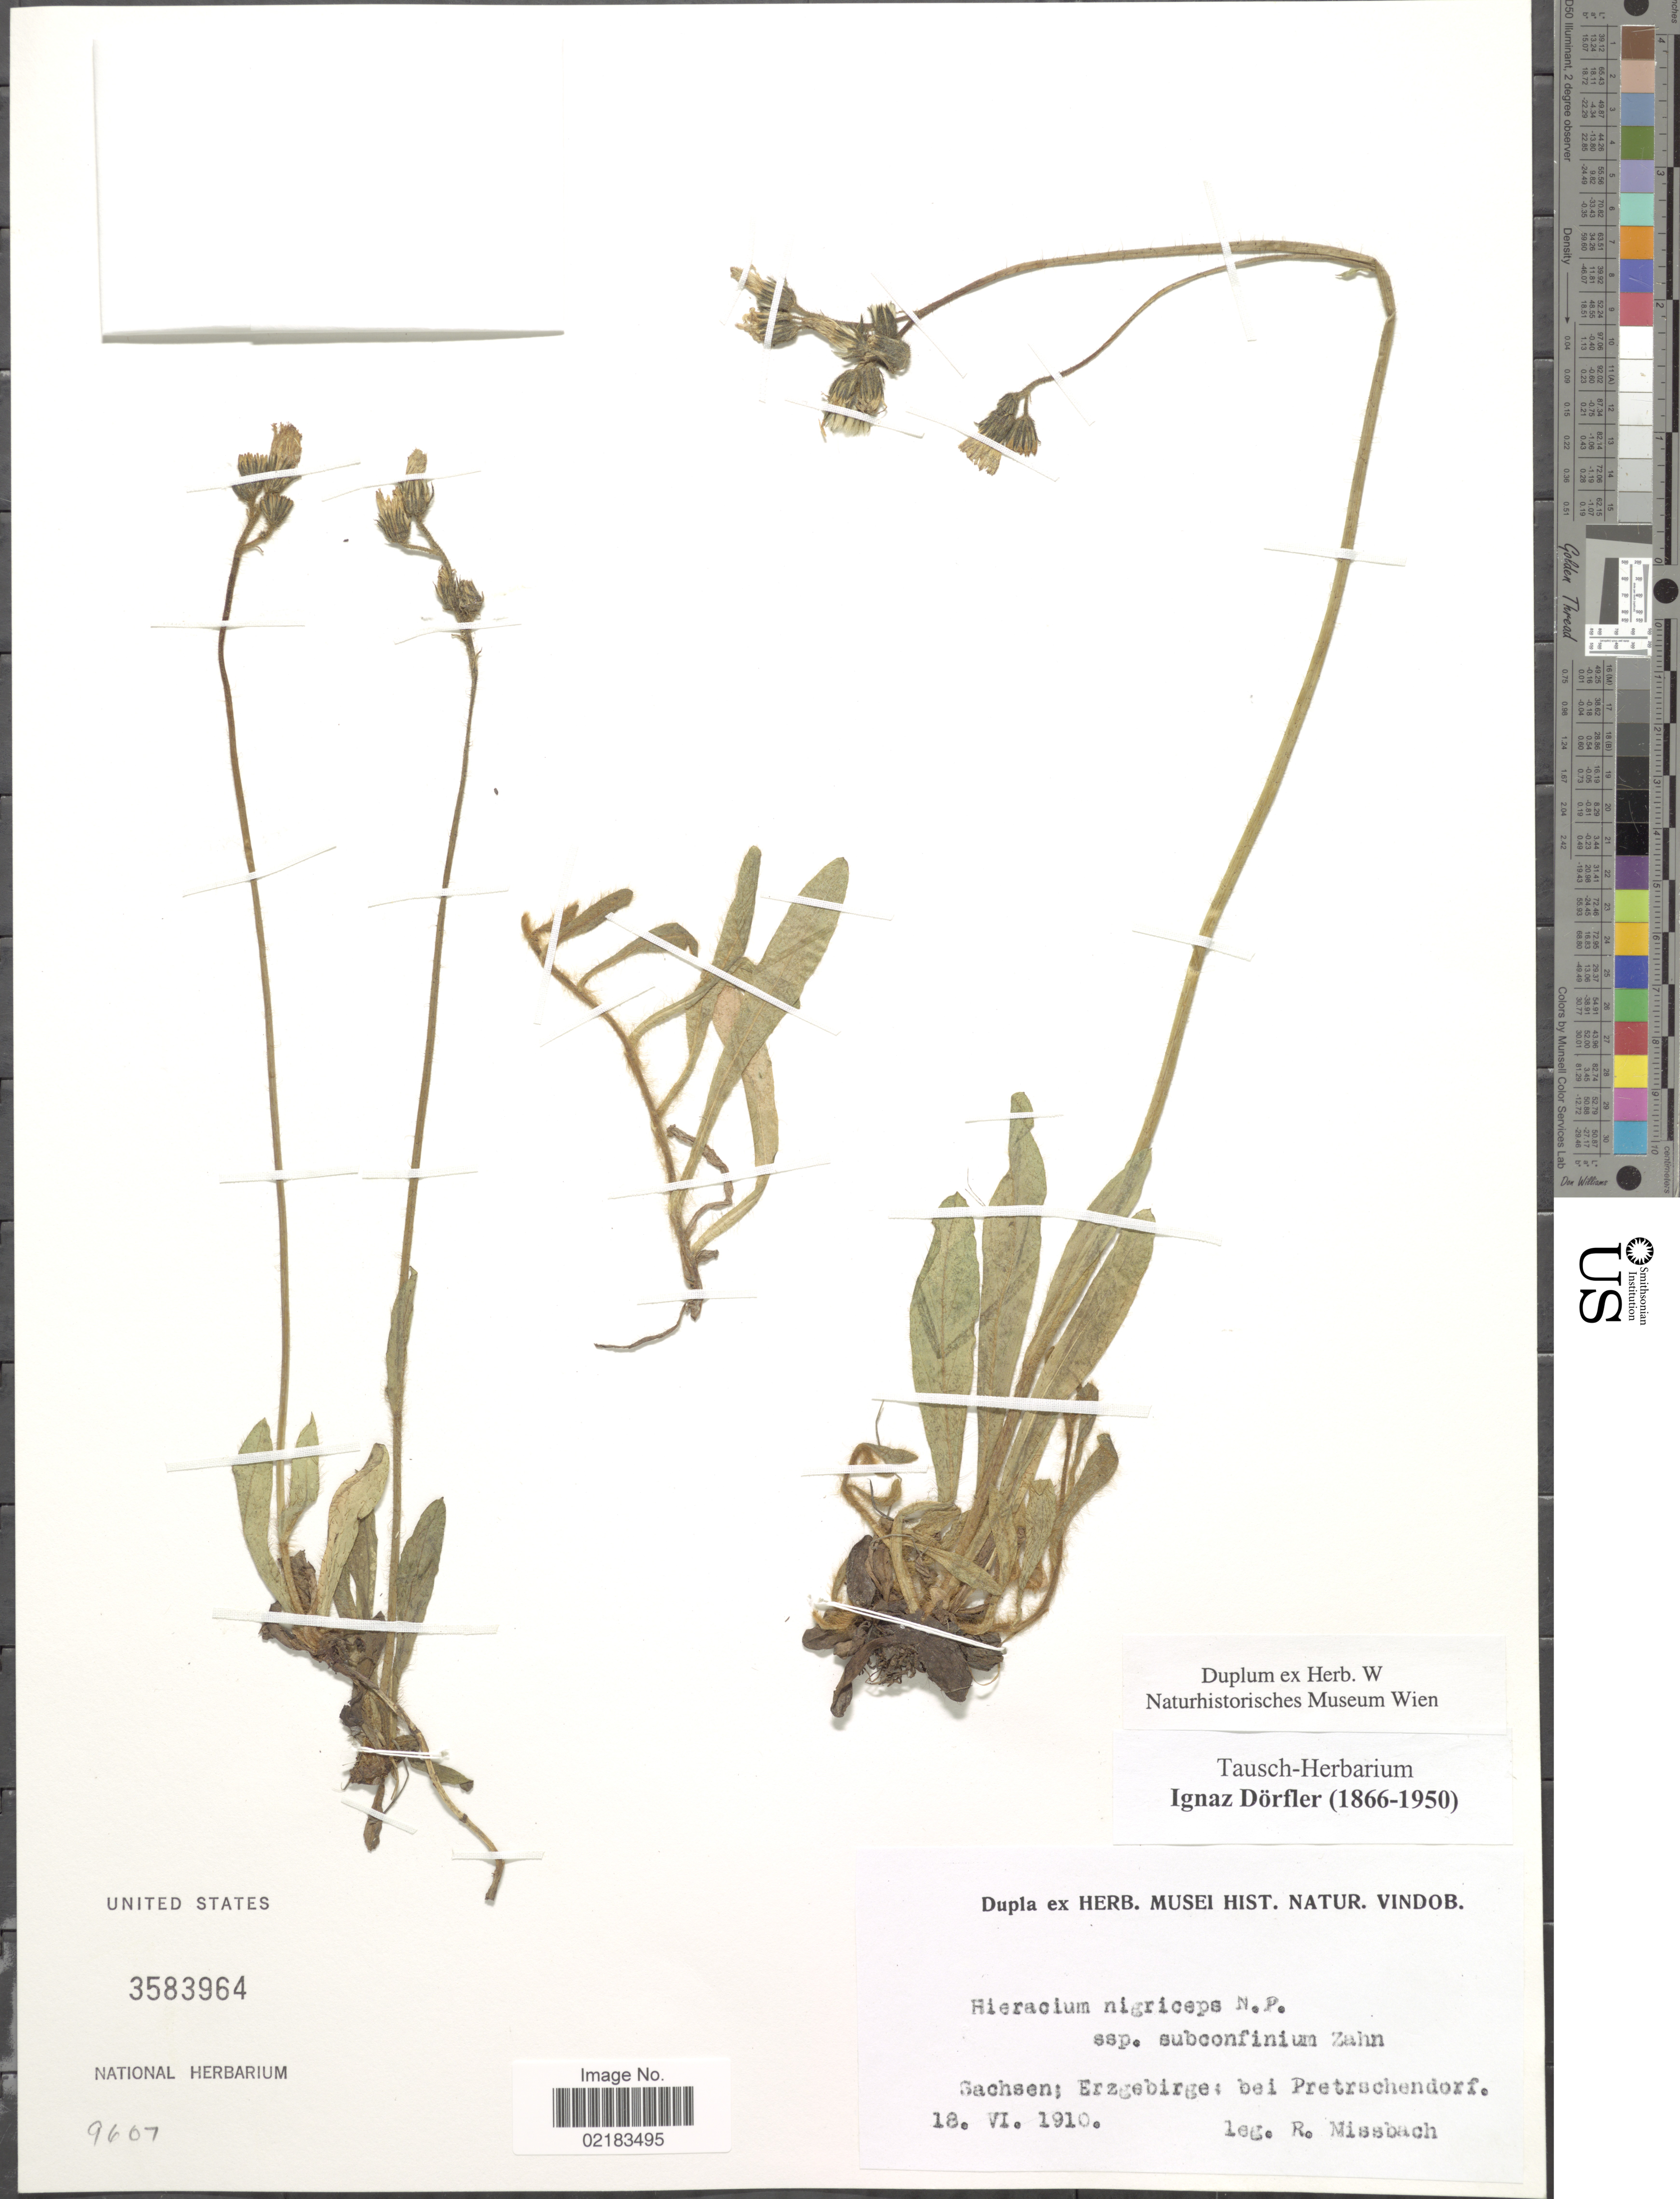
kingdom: Plantae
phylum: Tracheophyta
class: Magnoliopsida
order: Asterales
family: Asteraceae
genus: Hieracium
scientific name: Hieracium nigriceps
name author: Näg. & Peter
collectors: R. Missbach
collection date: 1910-06-18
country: Germany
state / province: Sachsen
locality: Erzebirge: bei Pretrschendorf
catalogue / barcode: US 3583964